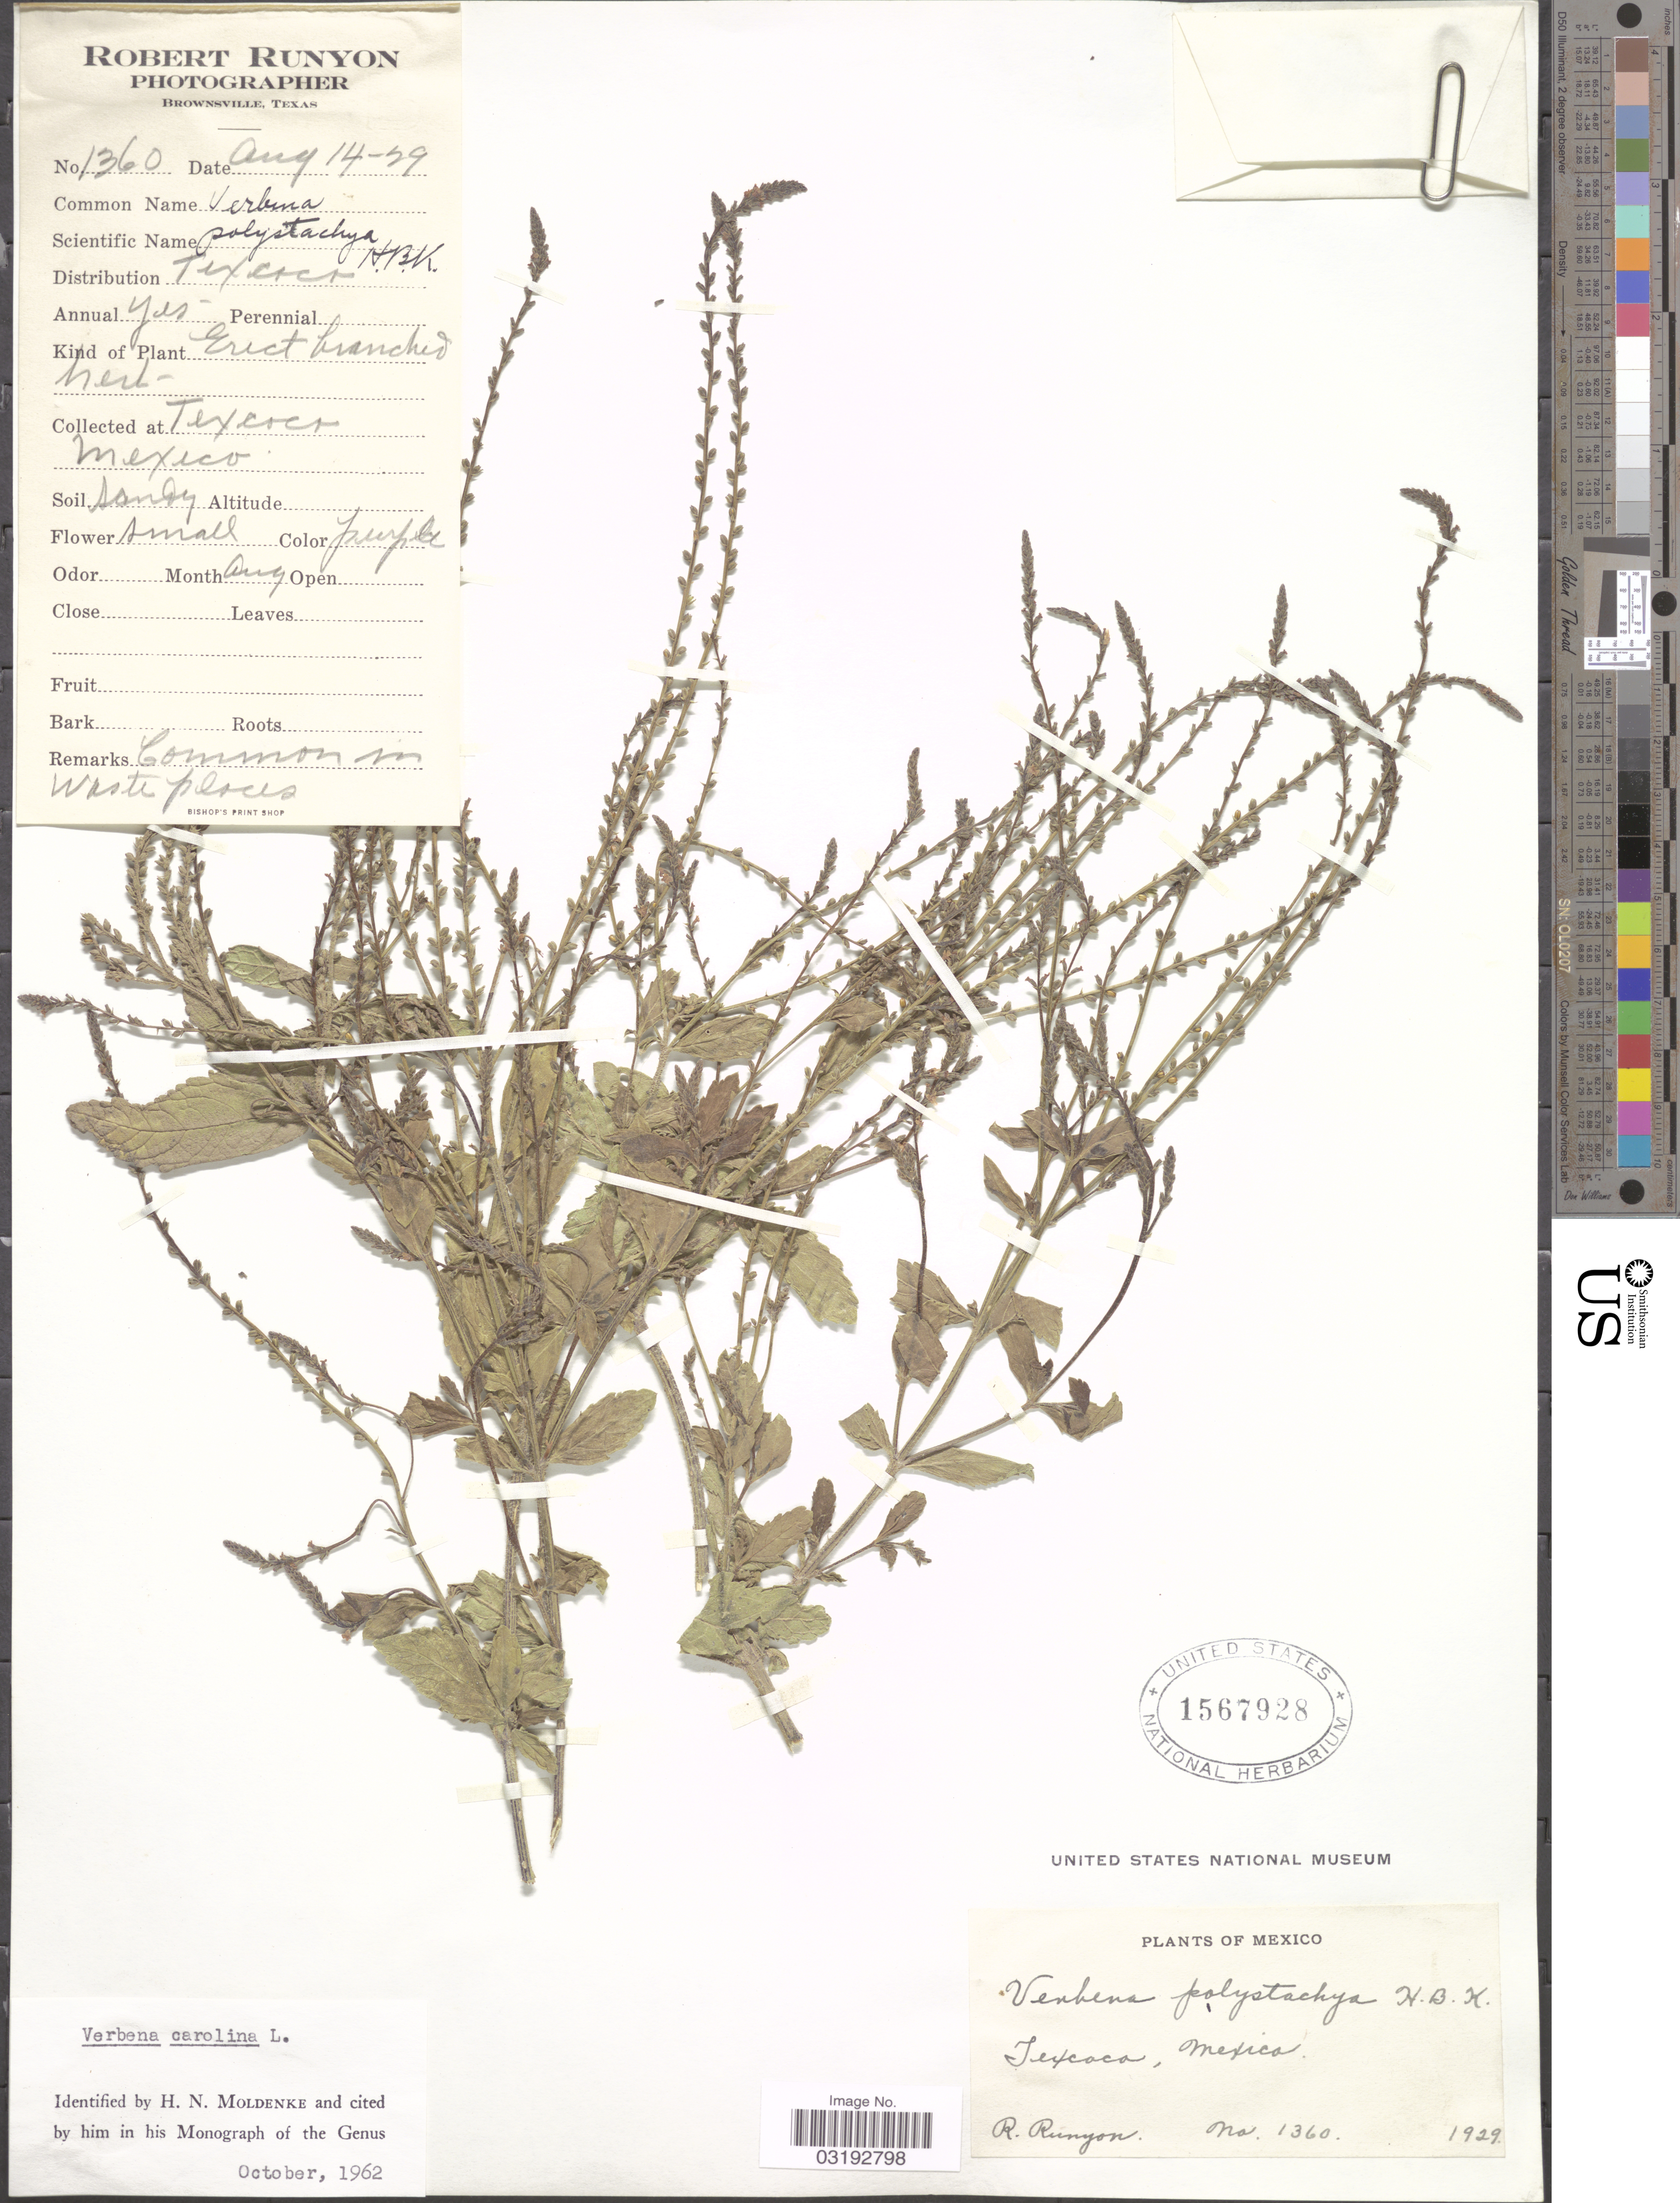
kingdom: Plantae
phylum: Tracheophyta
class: Magnoliopsida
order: Lamiales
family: Verbenaceae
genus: Verbena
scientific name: Verbena carolina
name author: L.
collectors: R. Runyon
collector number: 1360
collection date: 1929-08-14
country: Mexico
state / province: México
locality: Texcoco.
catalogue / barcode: US 1567928